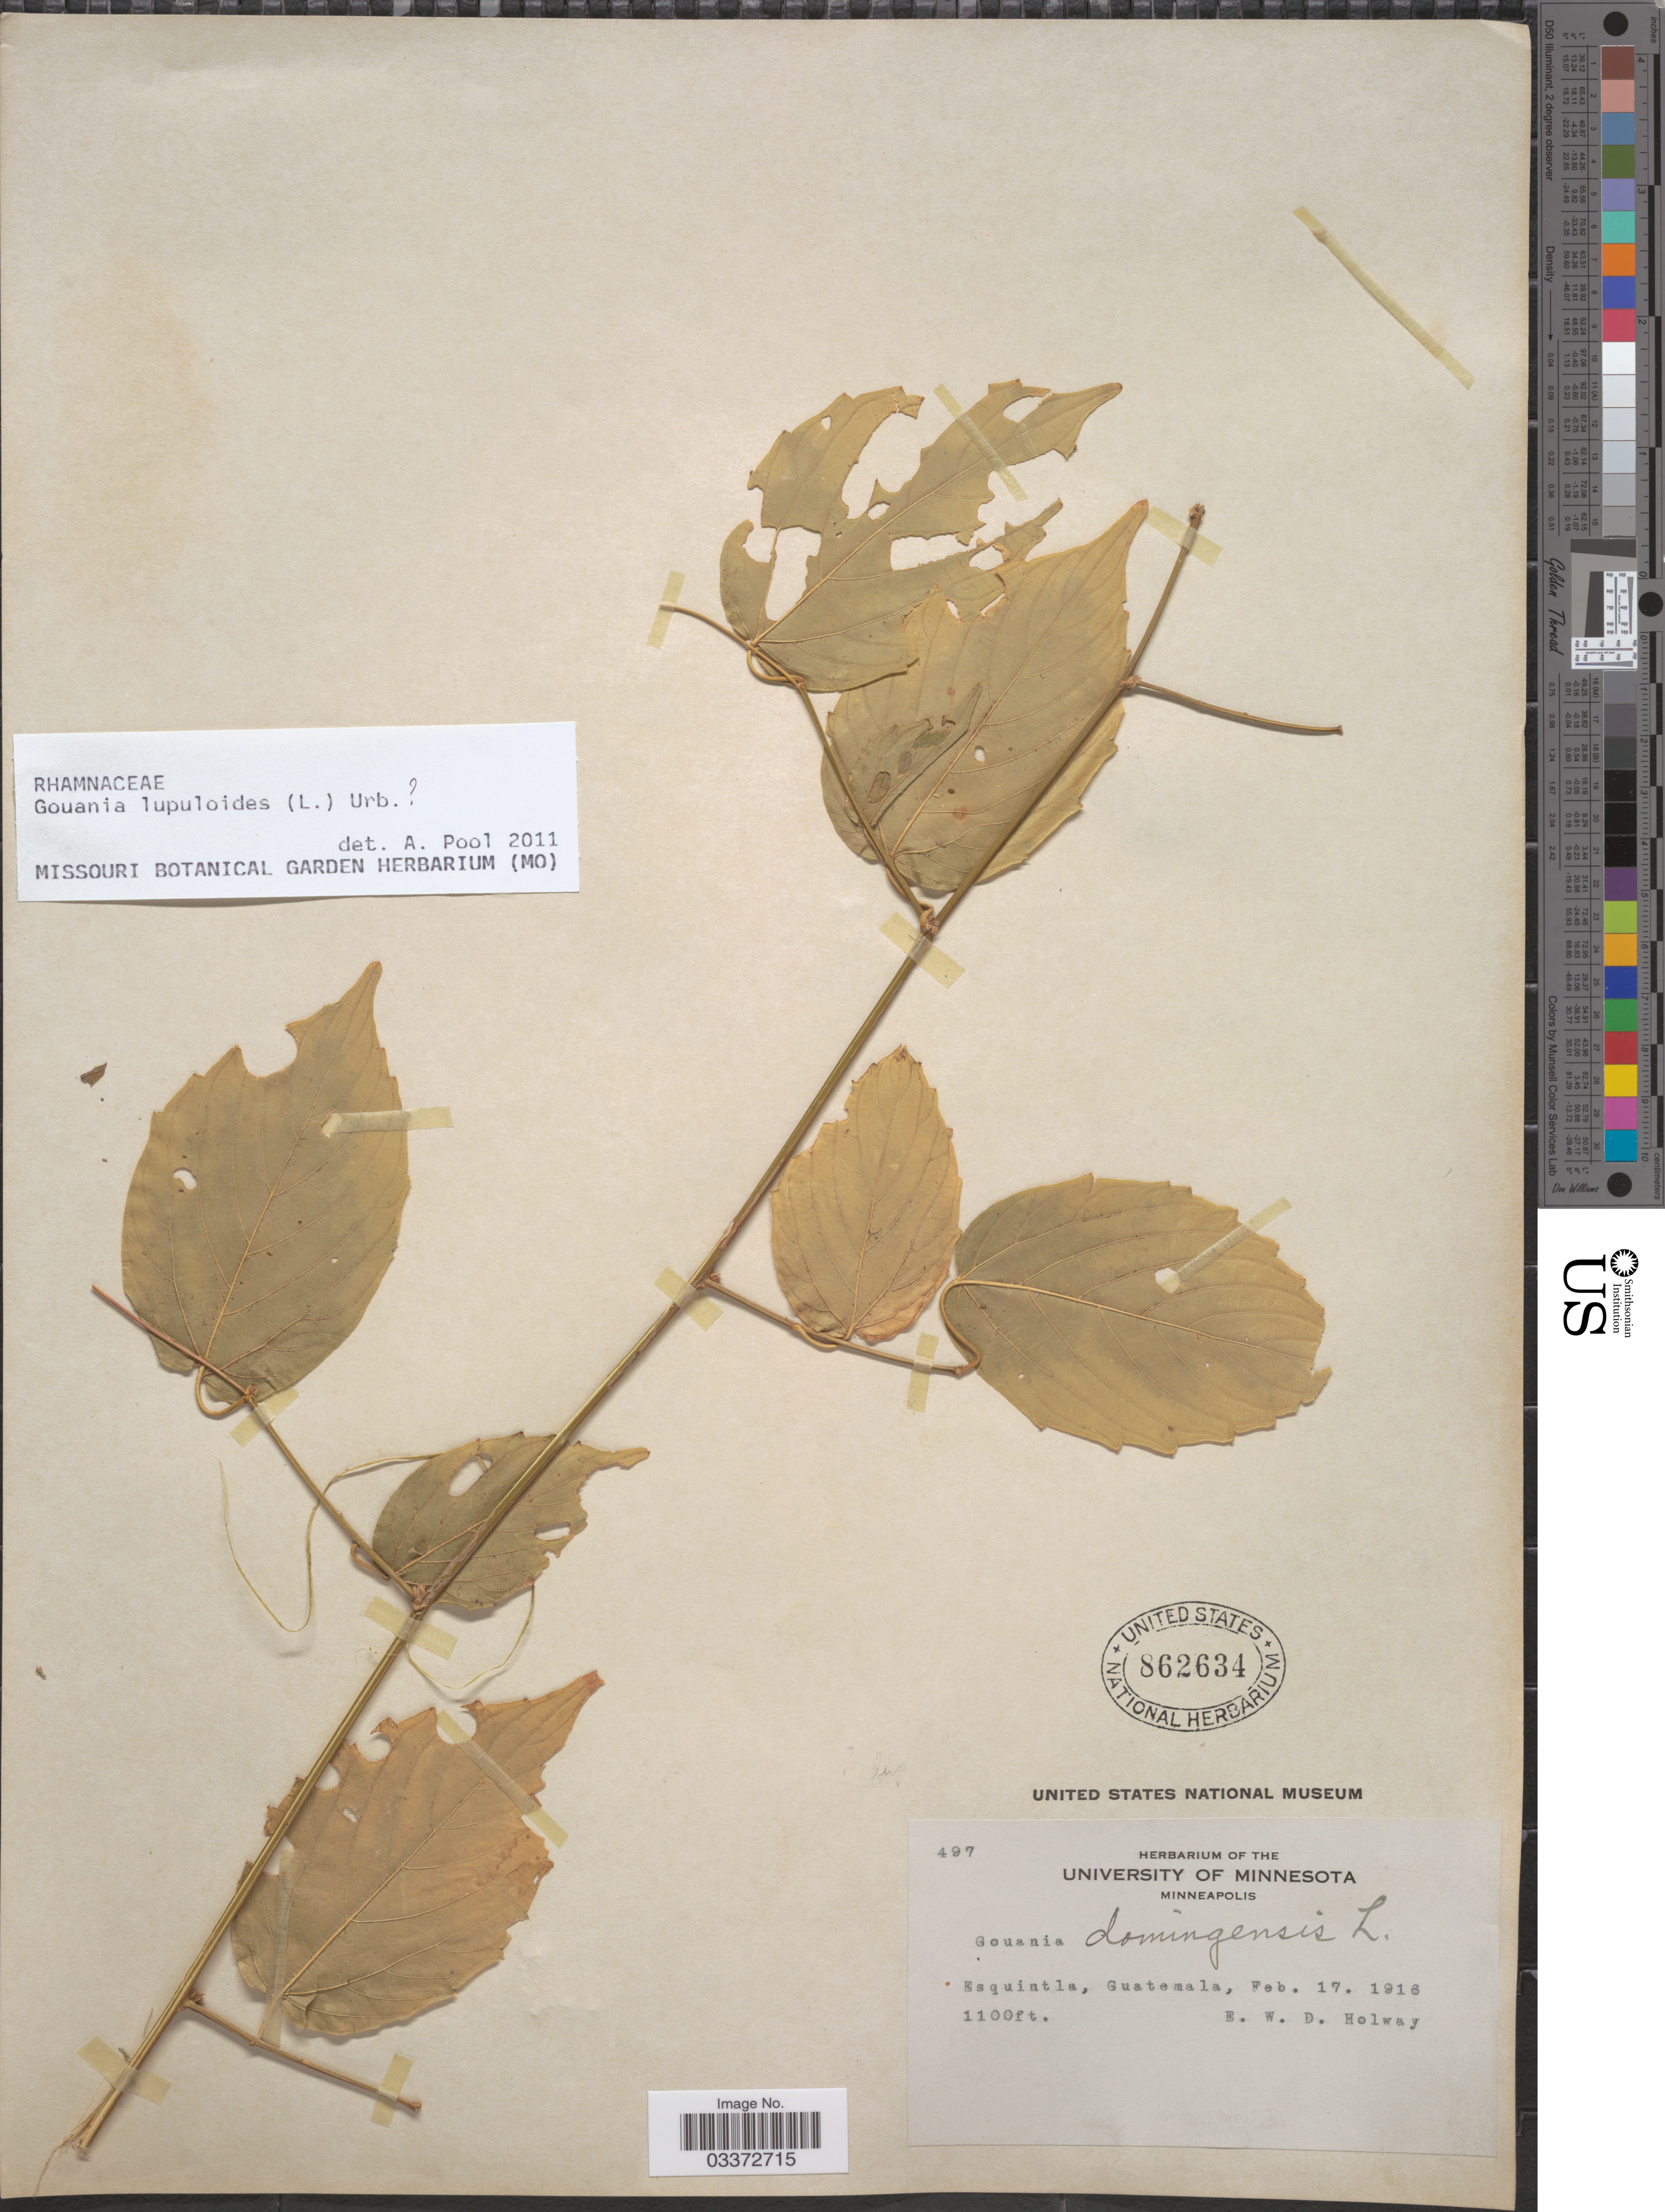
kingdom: Plantae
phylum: Tracheophyta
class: Magnoliopsida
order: Rosales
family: Rhamnaceae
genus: Gouania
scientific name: Gouania lupuloides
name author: (L.) Urb.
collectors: E. W. D. Holway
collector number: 497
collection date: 1916-02-17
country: Guatemala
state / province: Escuintla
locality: Esquintla.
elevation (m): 335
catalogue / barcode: US 862634